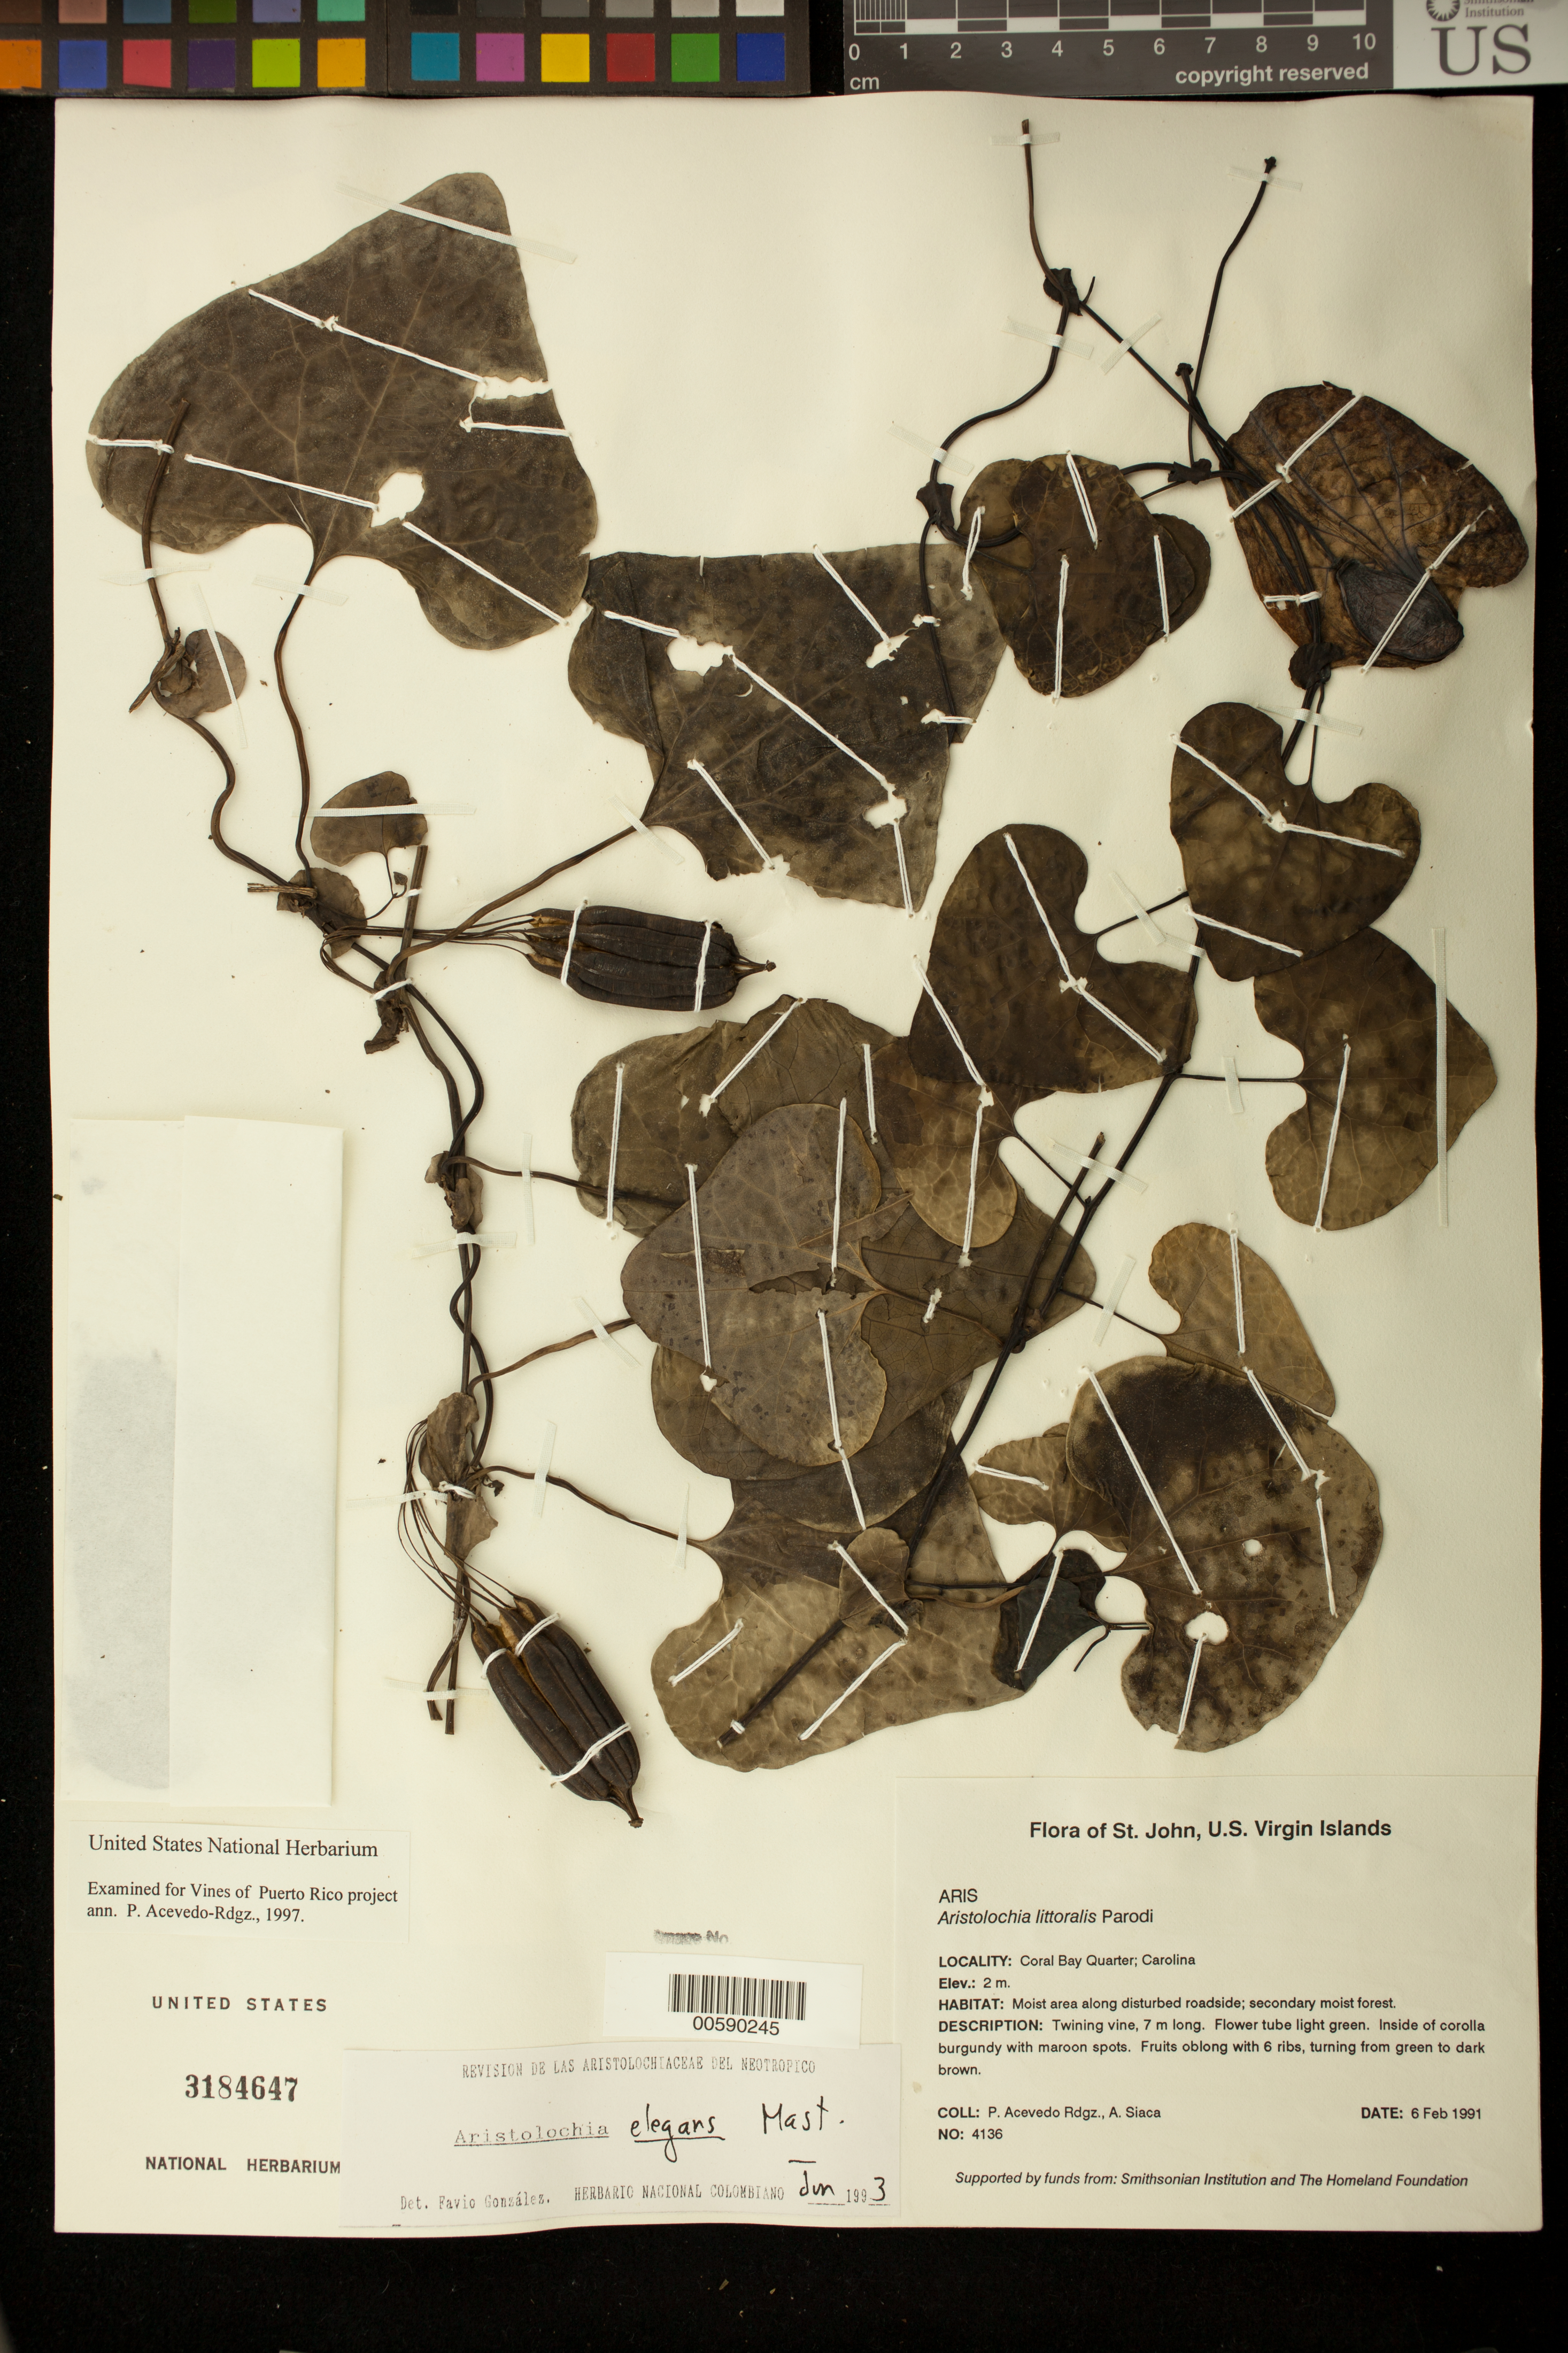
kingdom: Plantae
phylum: Tracheophyta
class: Magnoliopsida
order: Piperales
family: Aristolochiaceae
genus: Aristolochia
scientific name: Aristolochia elegans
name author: Mast.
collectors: P. Acevedo-Rodr. & A. Siaca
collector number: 4136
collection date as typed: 06 Feb 1991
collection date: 1991-02-06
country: U.S. Virgin Islands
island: St. John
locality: Coral Bay Quarter; Carolina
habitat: Moist area along disturbed roadside; secondary moist forest.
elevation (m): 2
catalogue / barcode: US 3184647